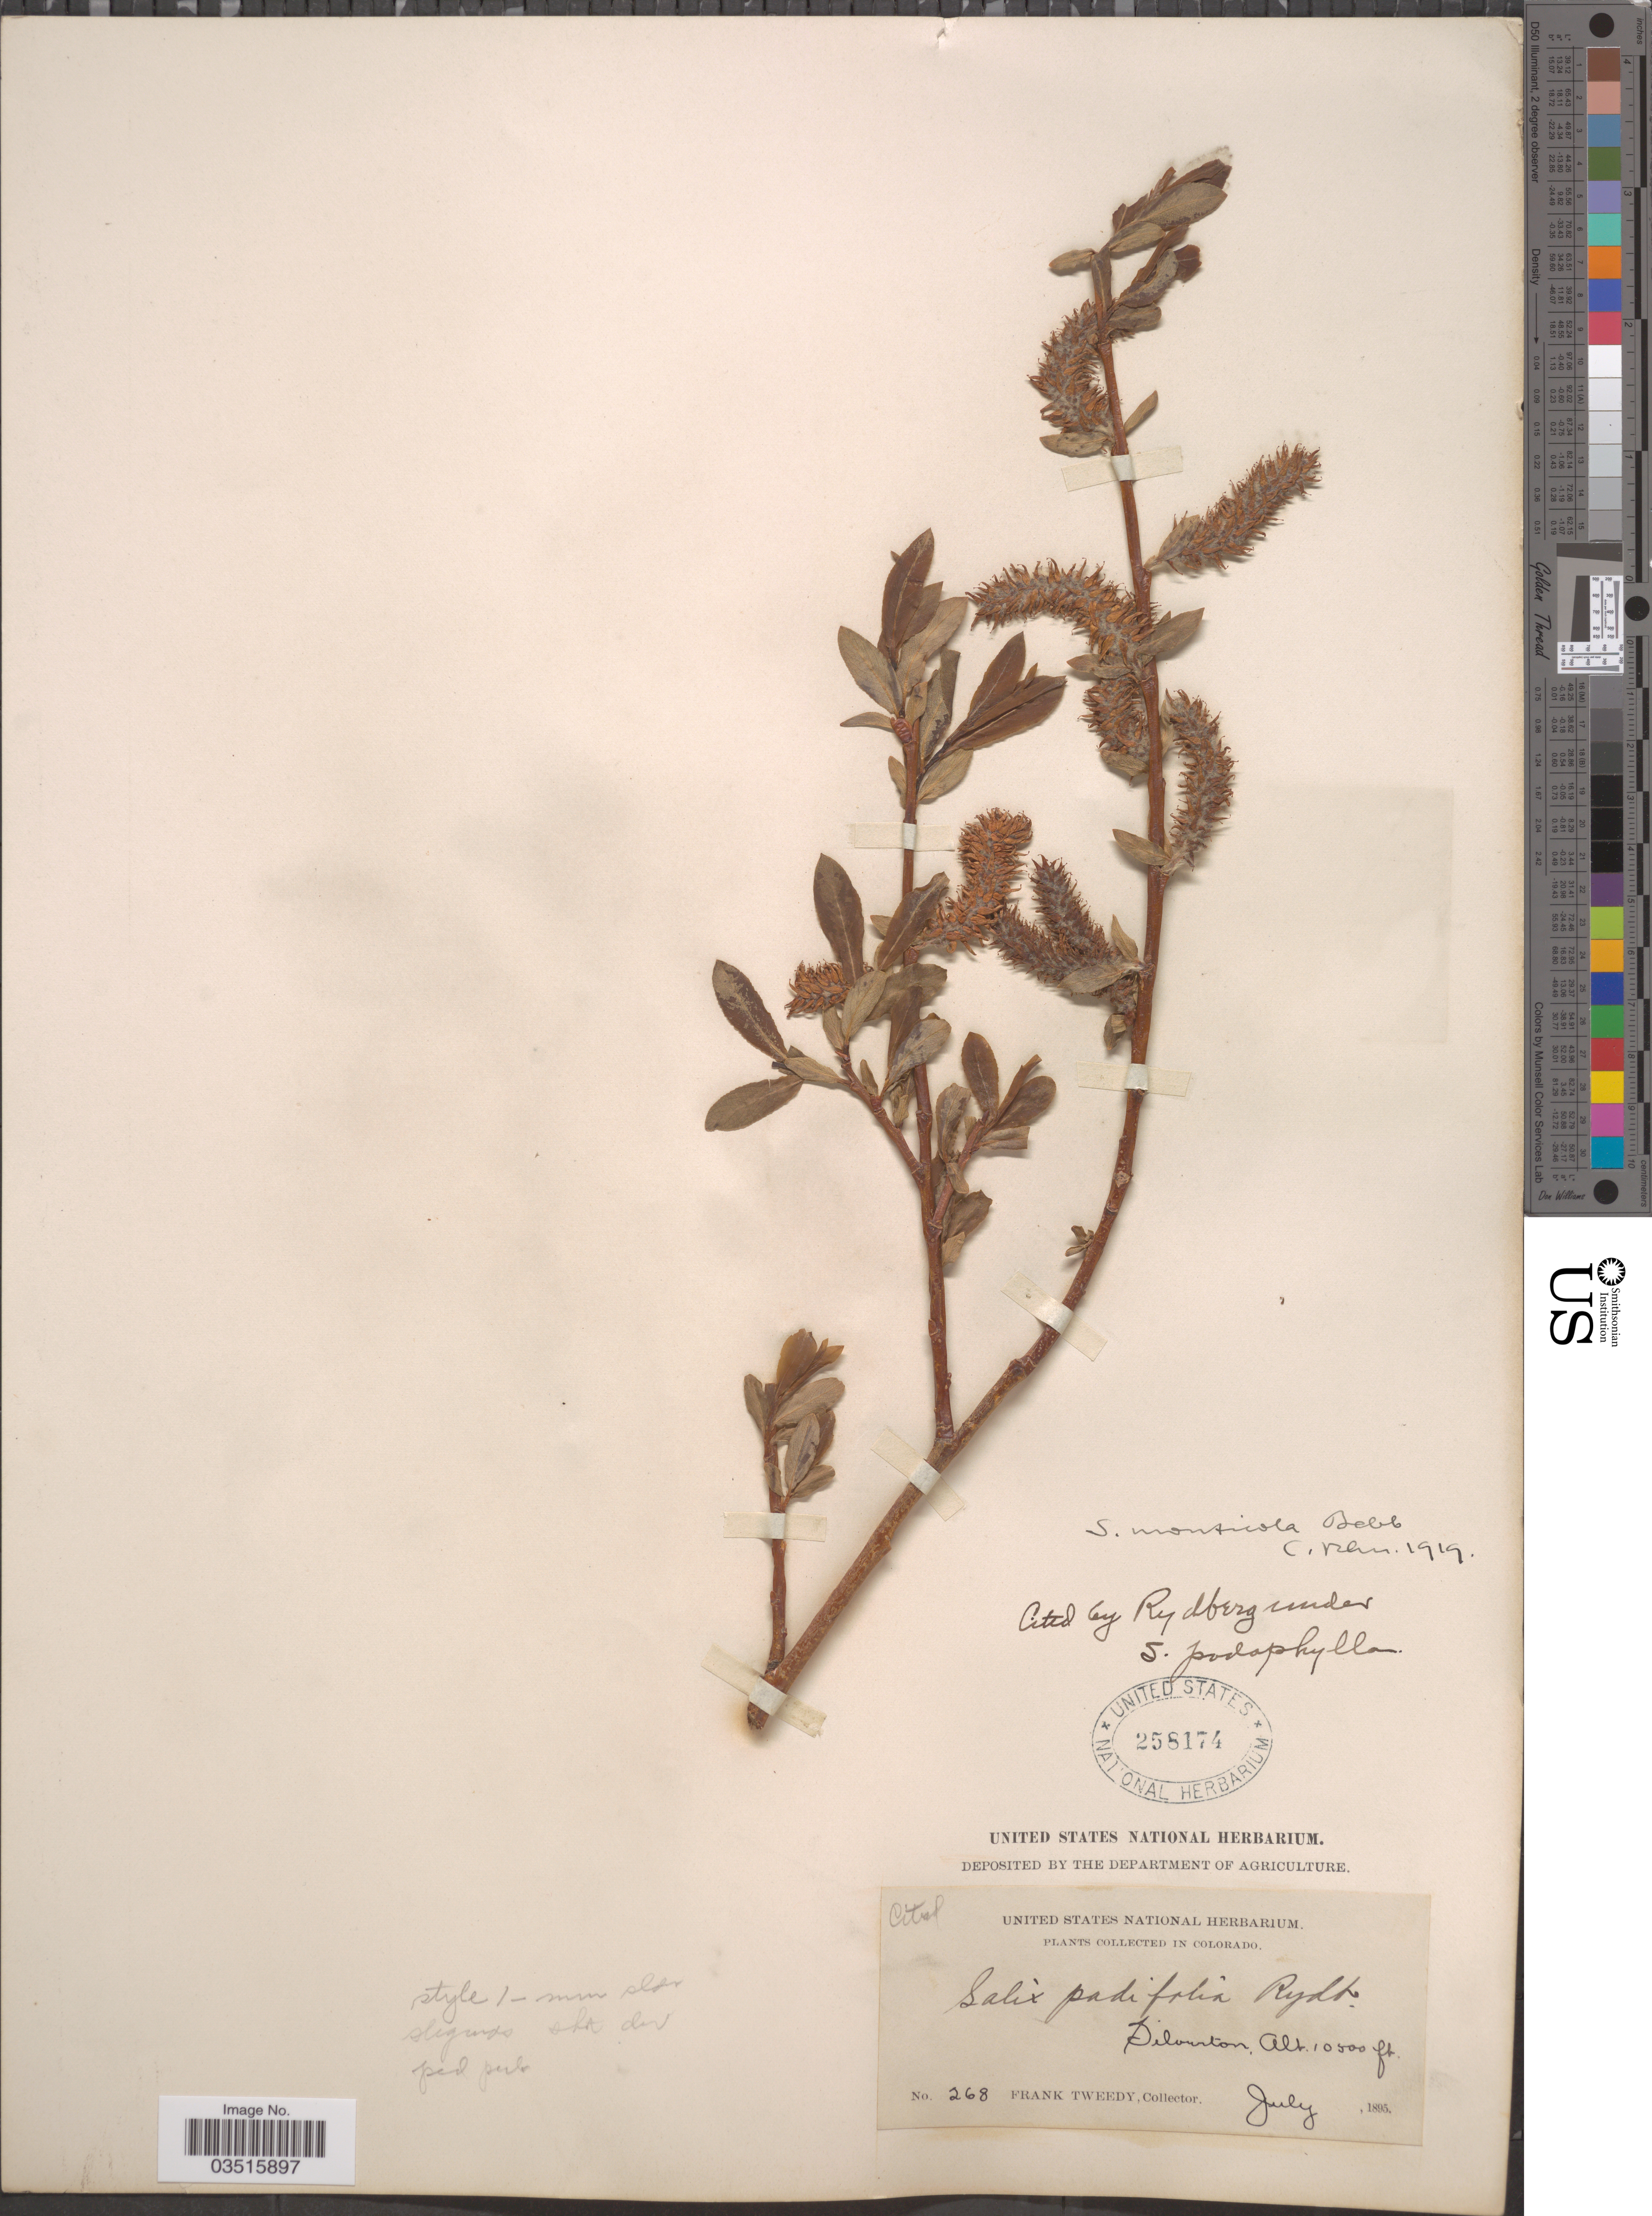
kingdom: Plantae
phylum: Tracheophyta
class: Magnoliopsida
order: Malpighiales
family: Salicaceae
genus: Salix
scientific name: Salix monticola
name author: Bebb.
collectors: F. Tweedy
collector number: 268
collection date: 1895-07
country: United States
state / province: Colorado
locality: Silverton.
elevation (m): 3200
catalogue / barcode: US 258174